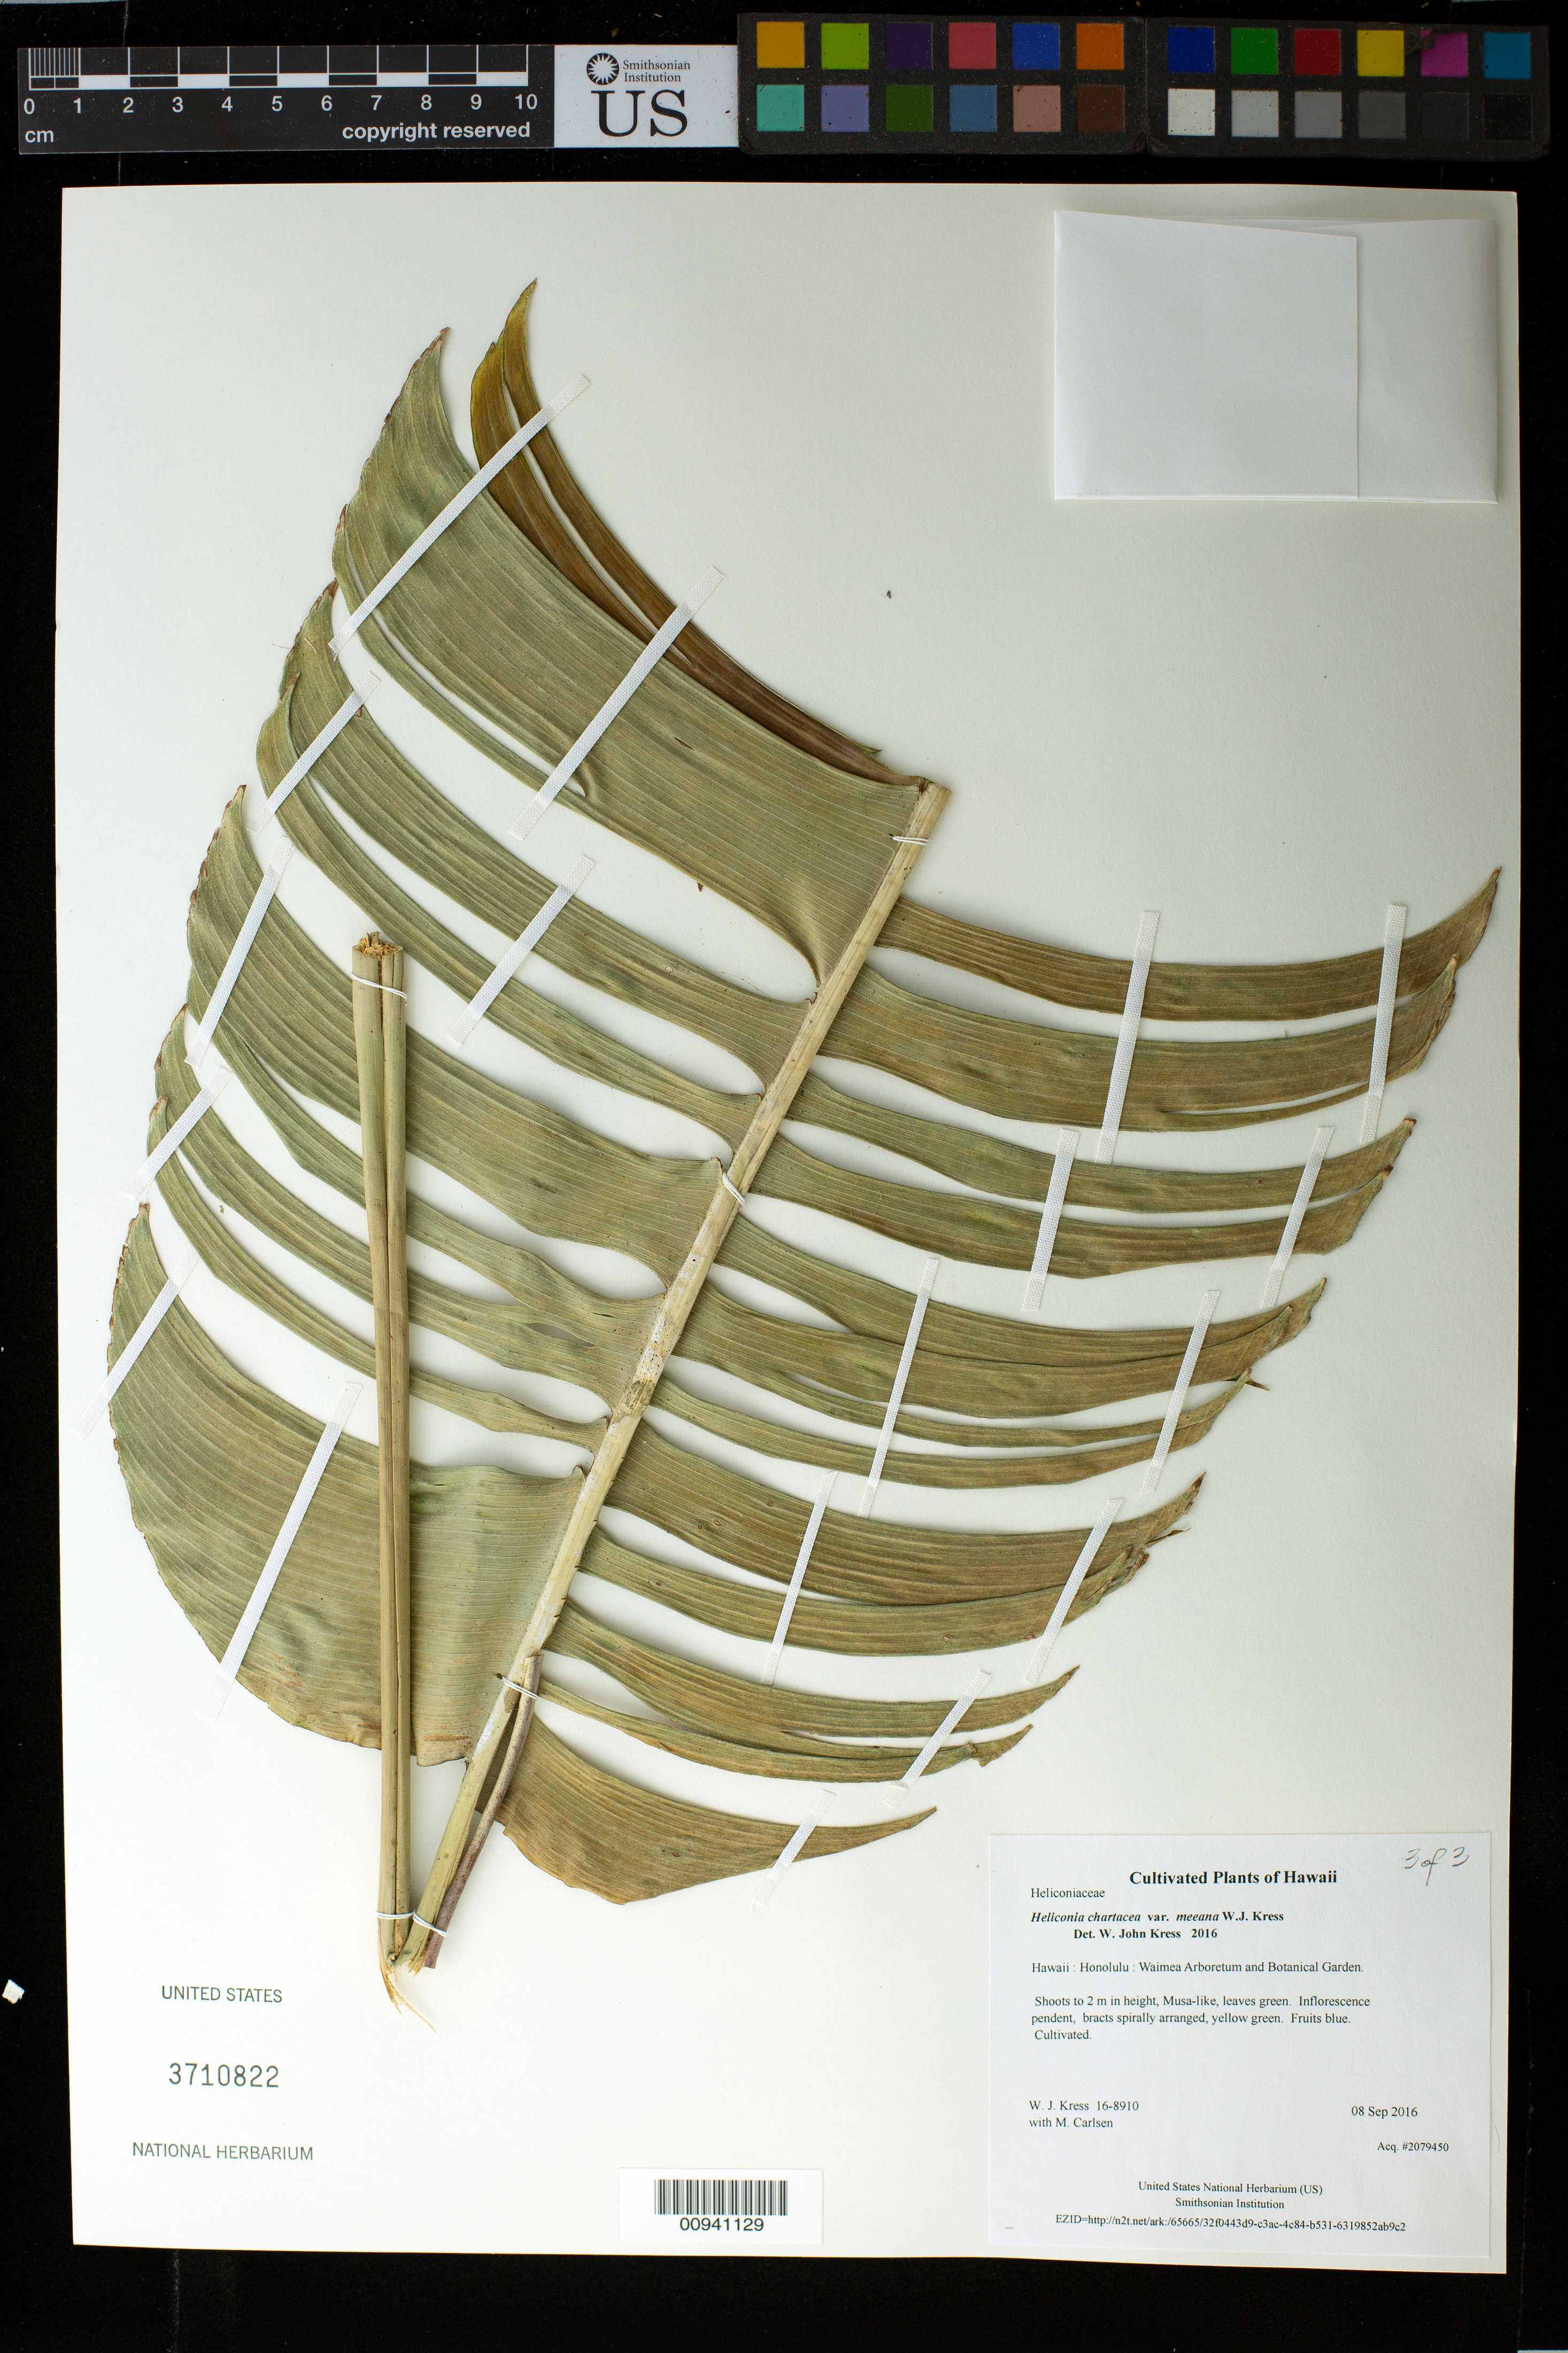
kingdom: Plantae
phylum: Tracheophyta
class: Liliopsida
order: Zingiberales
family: Heliconiaceae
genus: Heliconia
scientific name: Heliconia chartacea var. meeana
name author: W.J. Kress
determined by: Kress, W. J., (US), Smithsonian Institution - National Museum of Natural History (UNITED STATES)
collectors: W. J. Kress & M. M. Carlsen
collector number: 16-8910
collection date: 2016-09-08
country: United States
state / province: Hawaii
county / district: Honolulu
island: Oahu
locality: Waimea Arboretum and Botanical Garden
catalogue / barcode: US 3710822